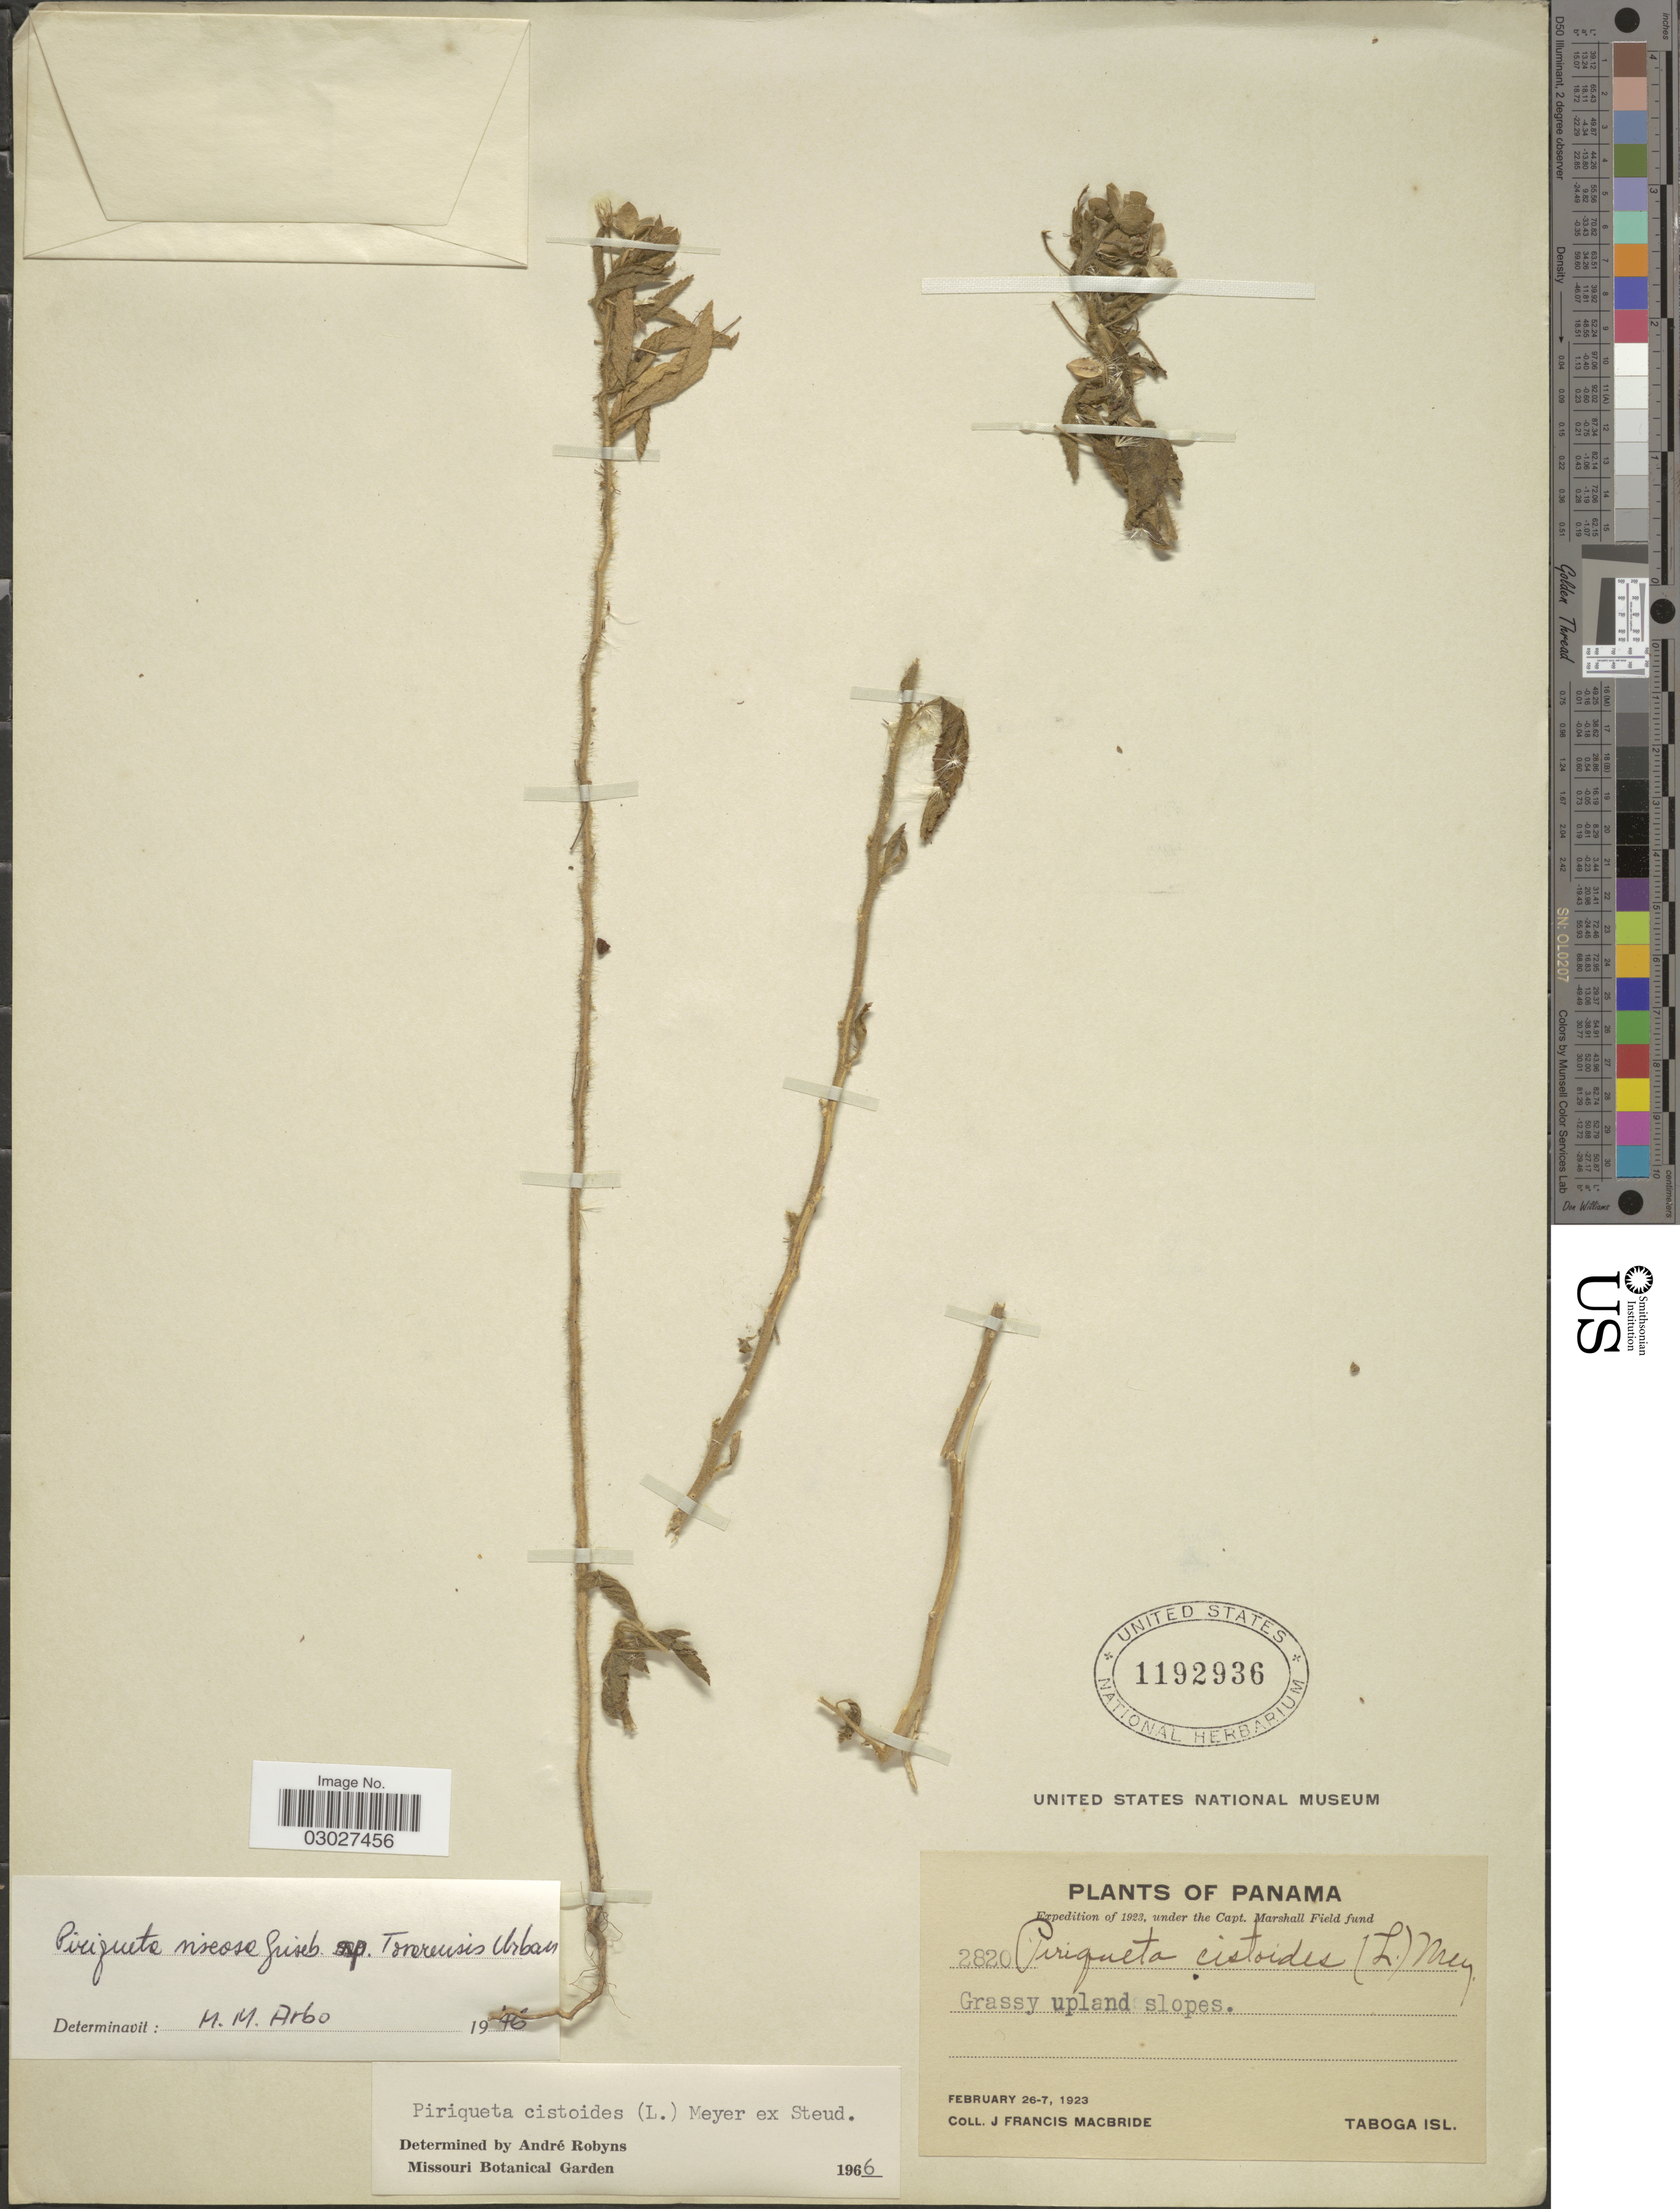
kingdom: Plantae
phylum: Tracheophyta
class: Magnoliopsida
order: Malpighiales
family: Turneraceae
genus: Piriqueta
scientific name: Piriqueta viscosa subsp. tovarensis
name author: Urb.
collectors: J. F. Macbride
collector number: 2820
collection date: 1923-02-26/1923-02-27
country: Panama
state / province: Panamá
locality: Grassy upland slopes. Taboga Isl.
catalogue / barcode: US 1192936